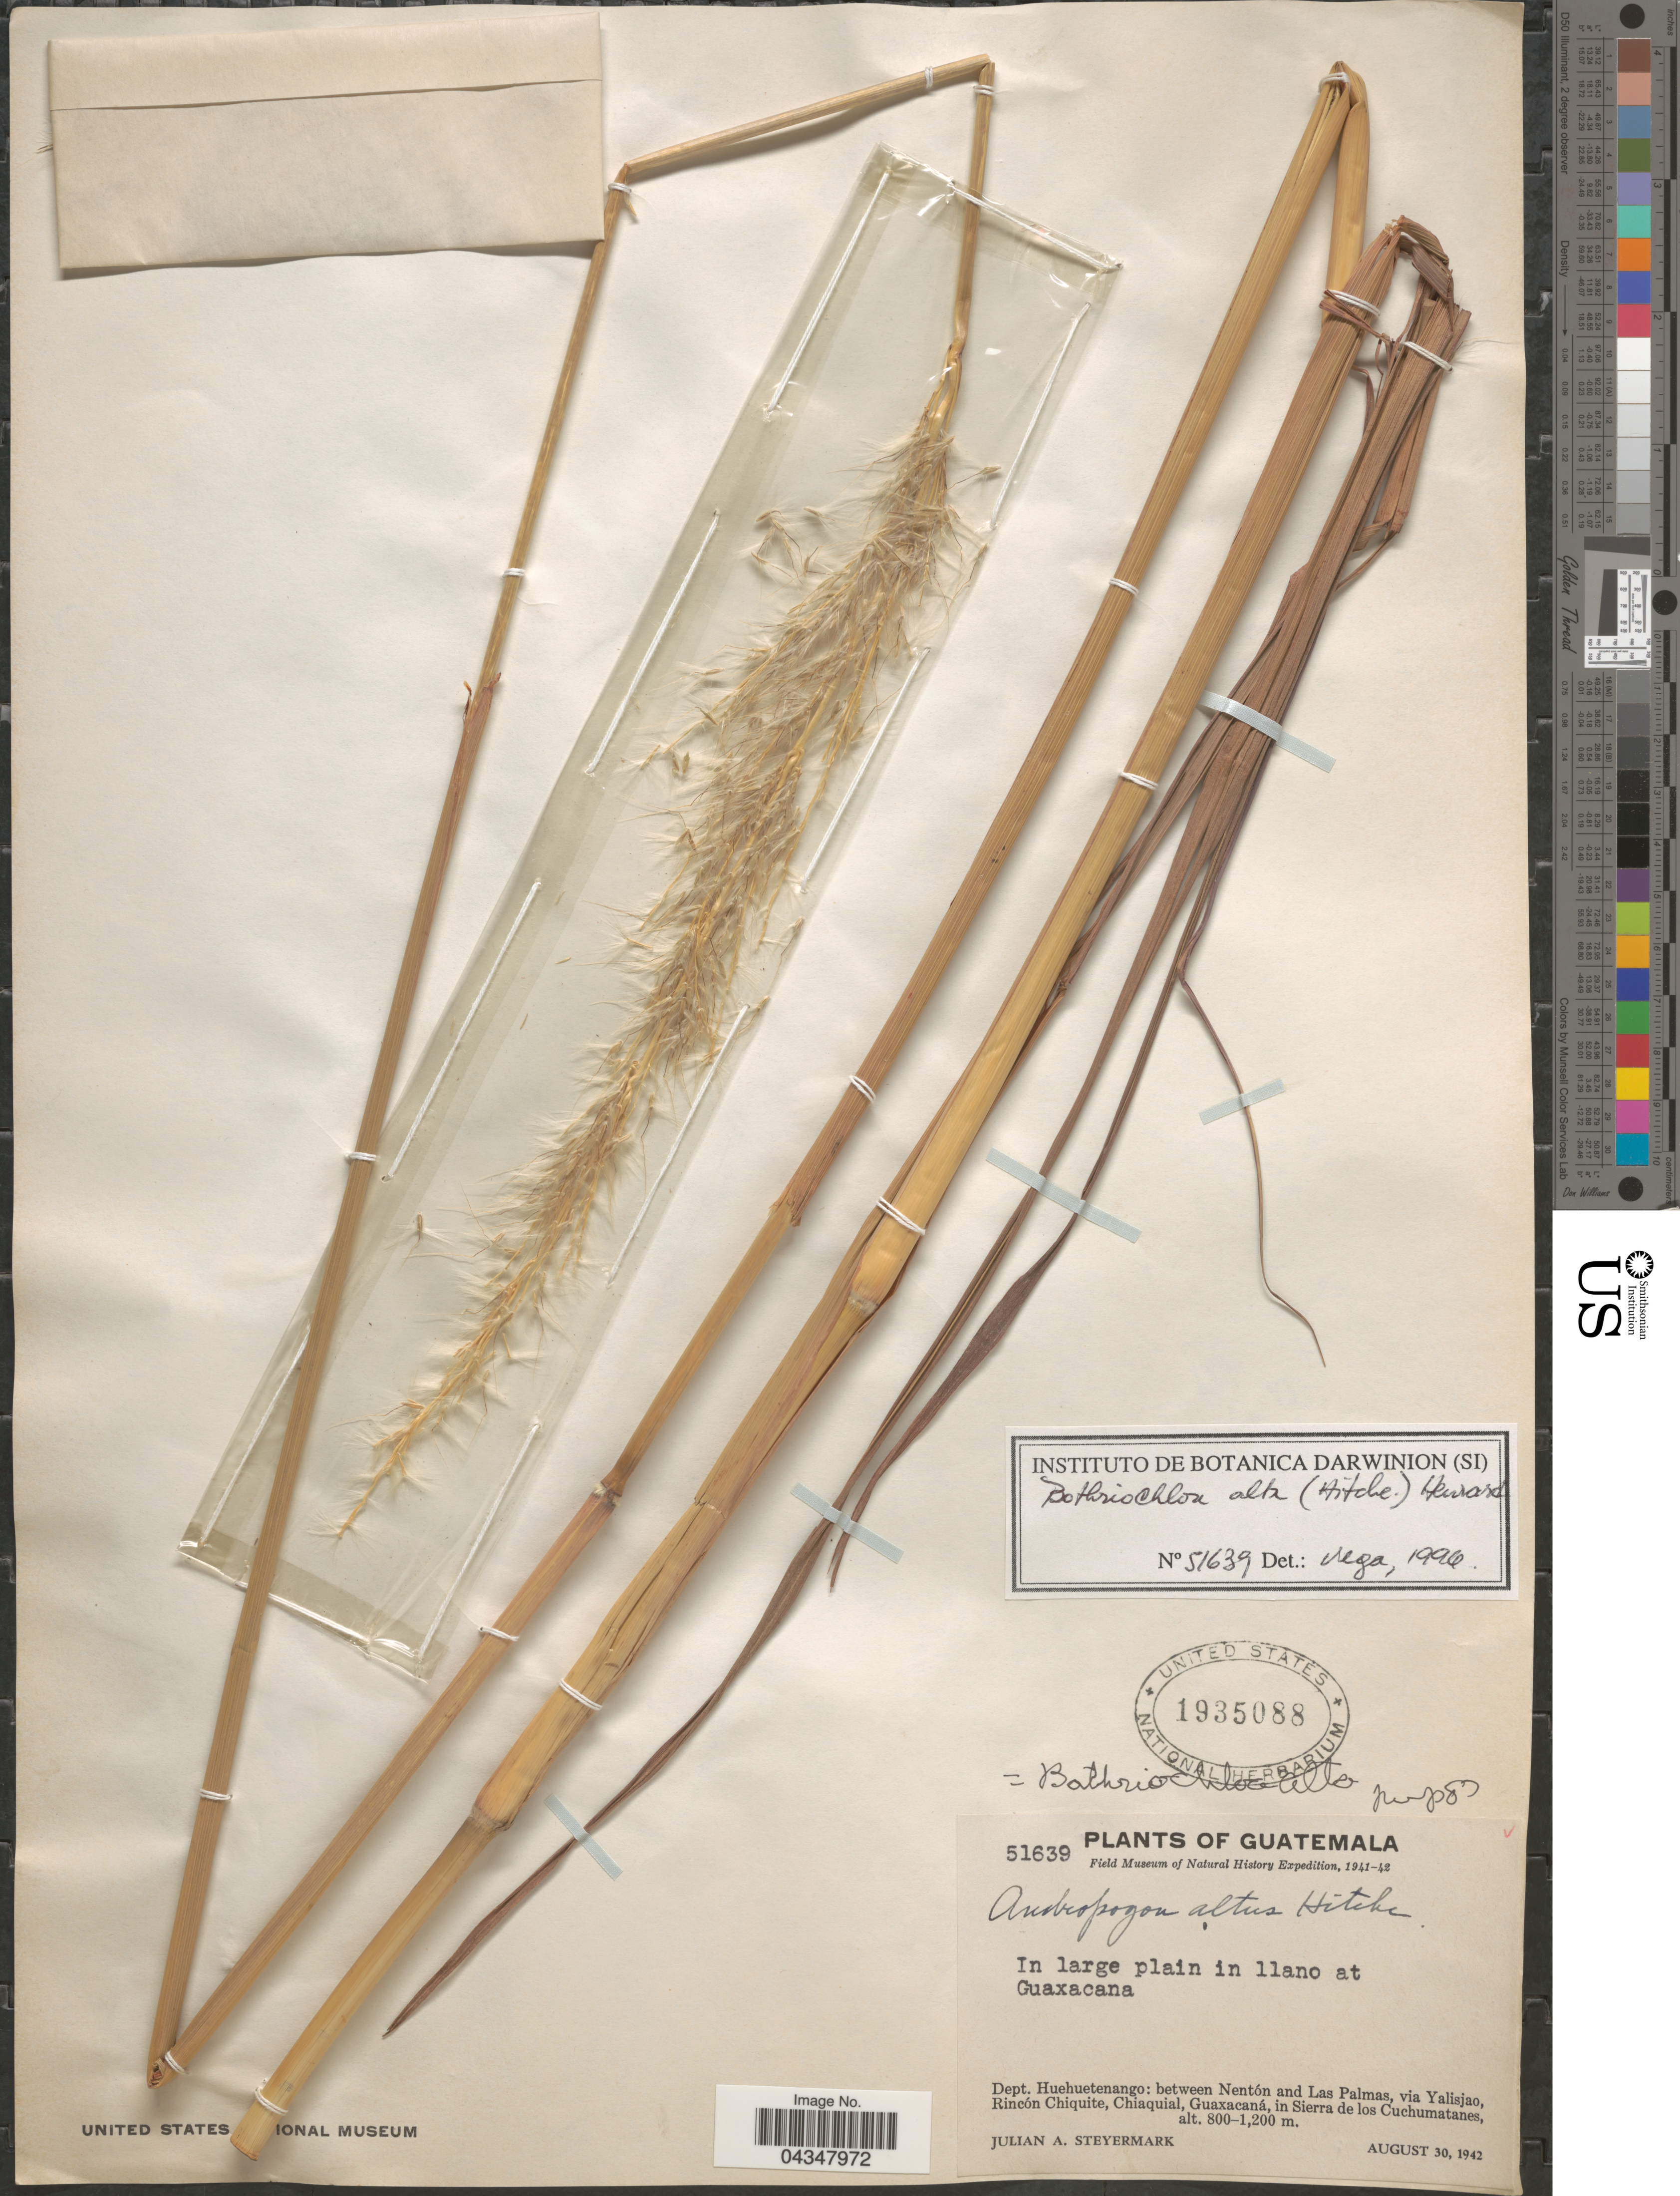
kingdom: Plantae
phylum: Tracheophyta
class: Liliopsida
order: Poales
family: Poaceae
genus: Bothriochloa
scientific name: Bothriochloa alta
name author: (Hitchc.) Henr.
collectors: J. Steyermark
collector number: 51639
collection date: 1942-08-30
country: Guatemala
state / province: Huehuetenango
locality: Field Museum of Natural History Expedition, 1941-42. In large plain in llano at Guaxacana. Dept. Huehuetenango: between Nentón and Las Palmas, via Yalisjao, Rincón Chiquite, Chiaquial, Guaxacaná, in Sierra de los Cuchumatanes.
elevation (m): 800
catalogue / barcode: US 1935088